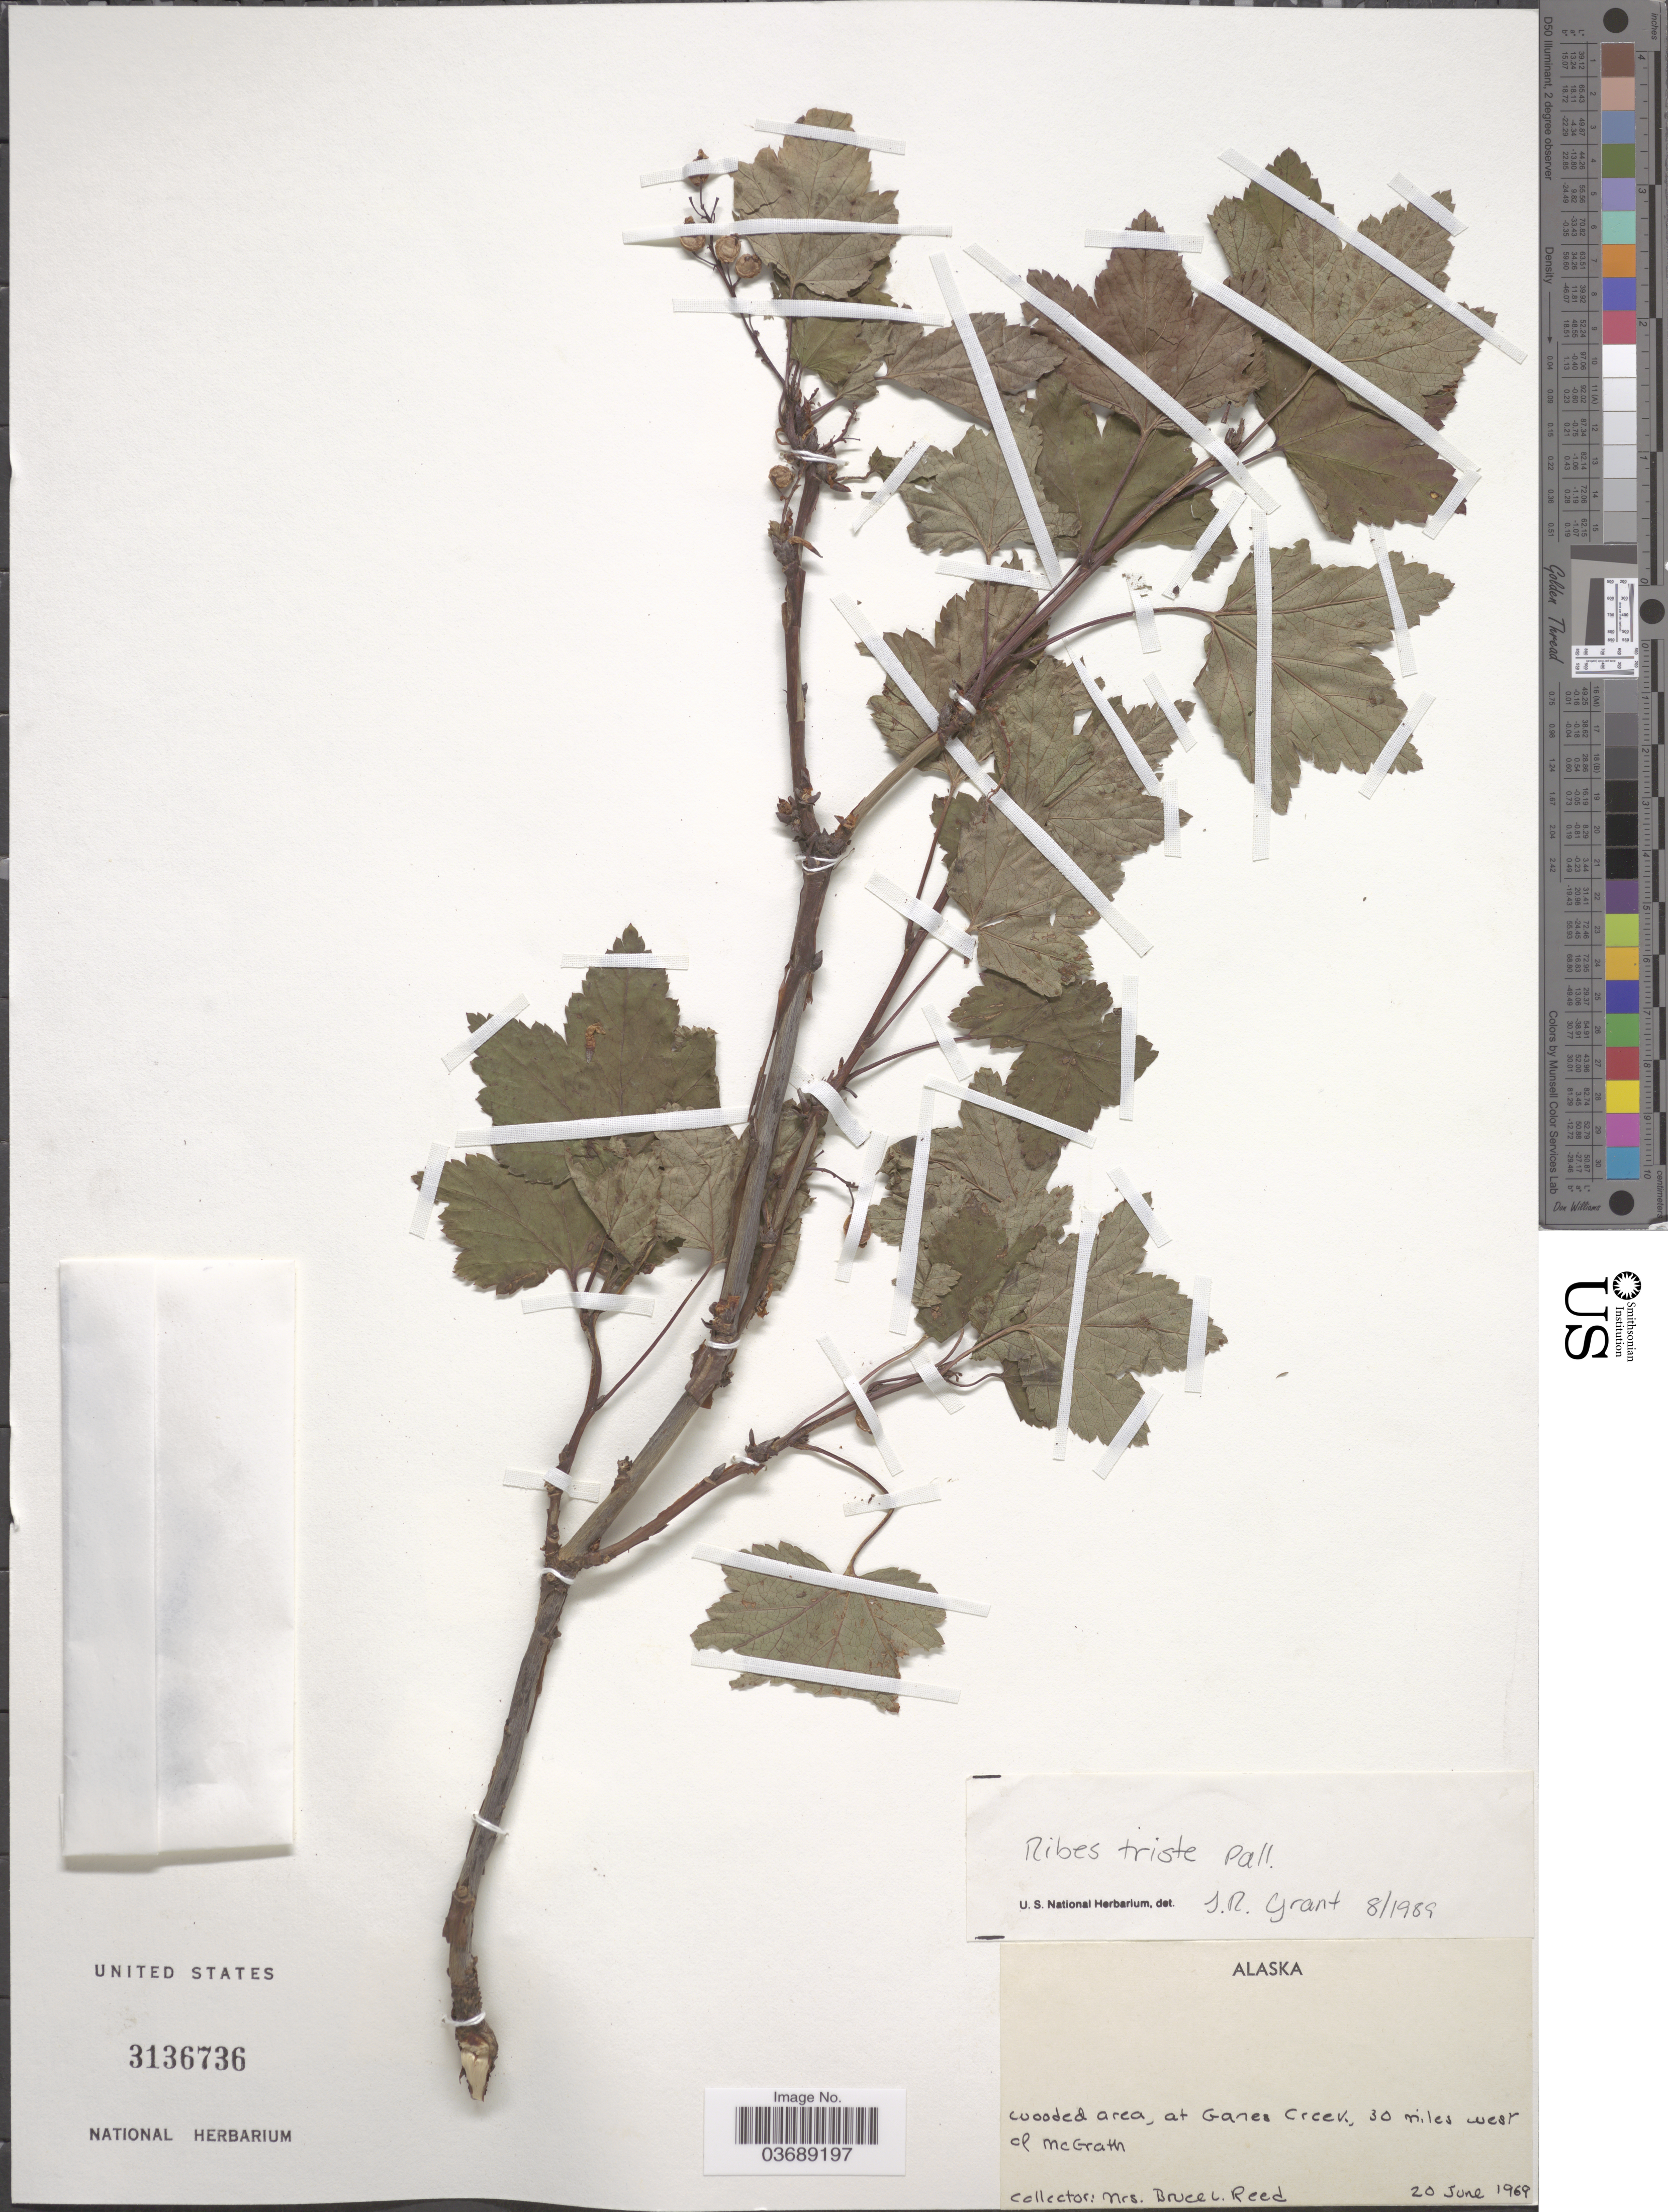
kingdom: Plantae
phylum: Tracheophyta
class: Magnoliopsida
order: Saxifragales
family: Grossulariaceae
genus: Ribes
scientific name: Ribes triste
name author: Pall.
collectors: B. Reed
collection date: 1969-06-20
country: United States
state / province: Alaska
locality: At Ganes Creek, 30 miles west of McGrath.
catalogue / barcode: US 3136736